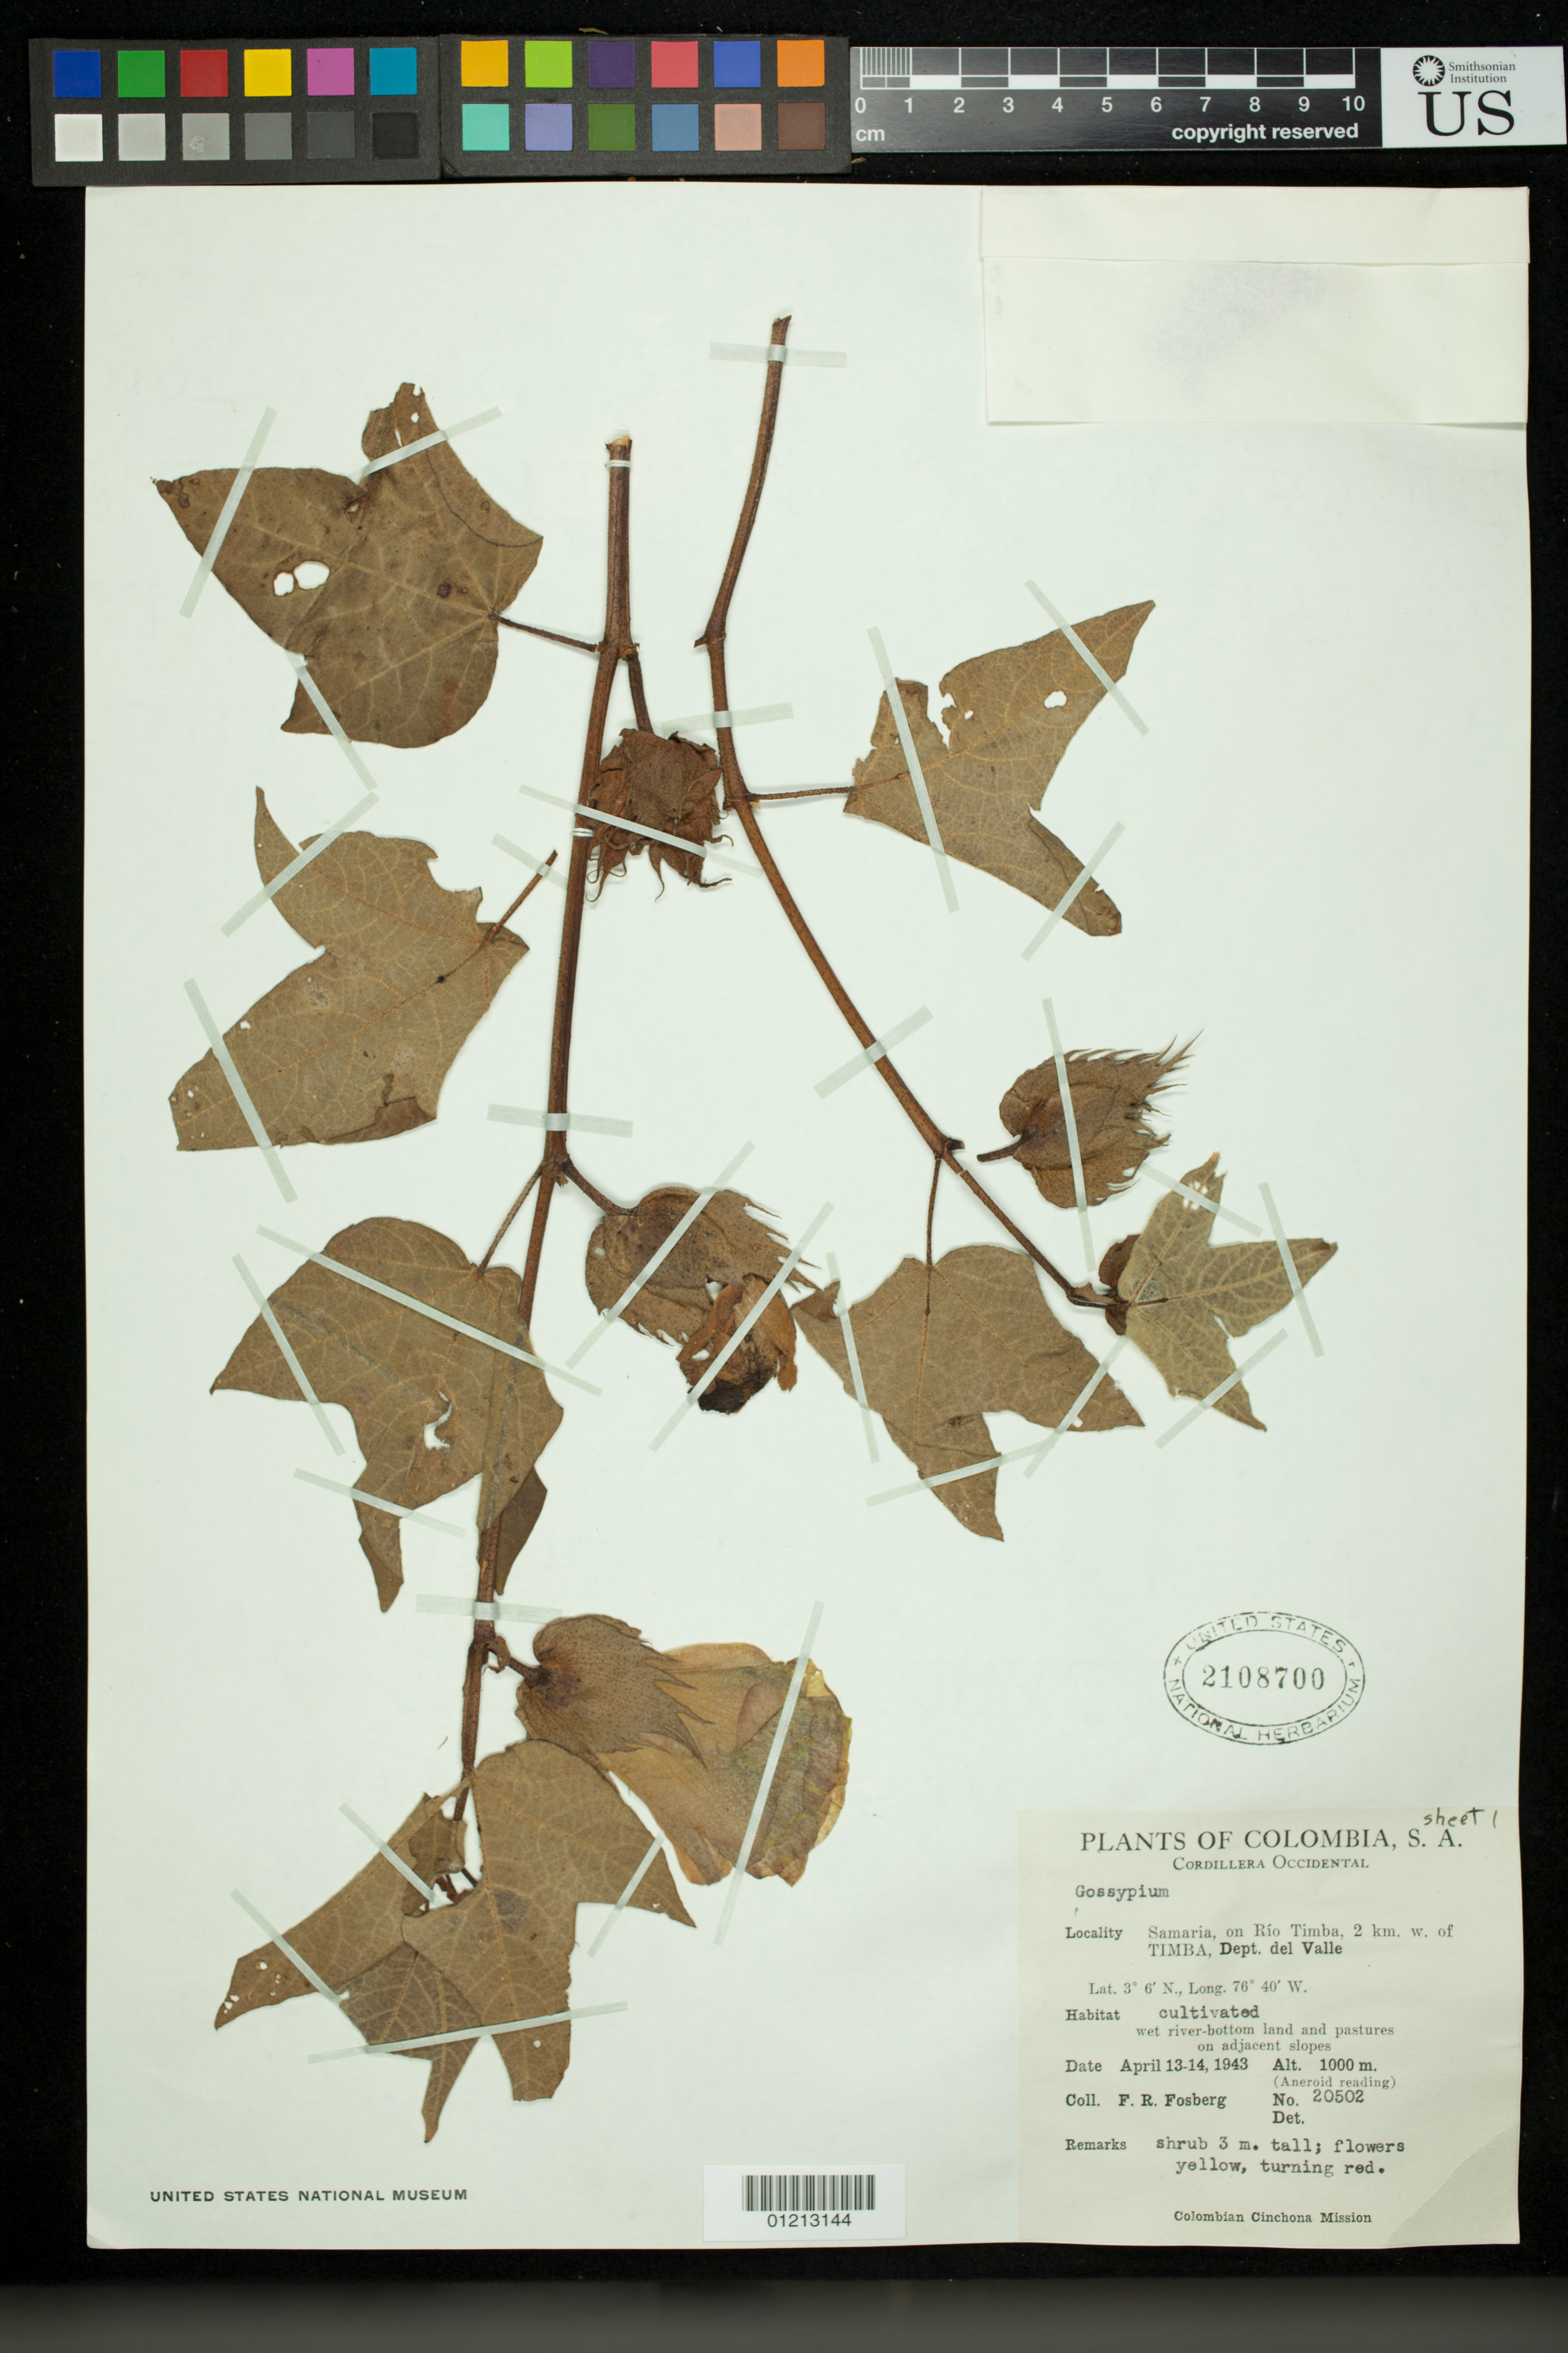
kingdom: Plantae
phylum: Tracheophyta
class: Magnoliopsida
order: Malvales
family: Malvaceae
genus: Gossypium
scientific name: Gossypium sp.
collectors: F. R. Fosberg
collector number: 20502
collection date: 1943-04-13/1943-04-14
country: Colombia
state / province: Valle del Cauca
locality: Samaria, on Rio Timba, 2 km W of Timba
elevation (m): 1000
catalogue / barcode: US 2108700